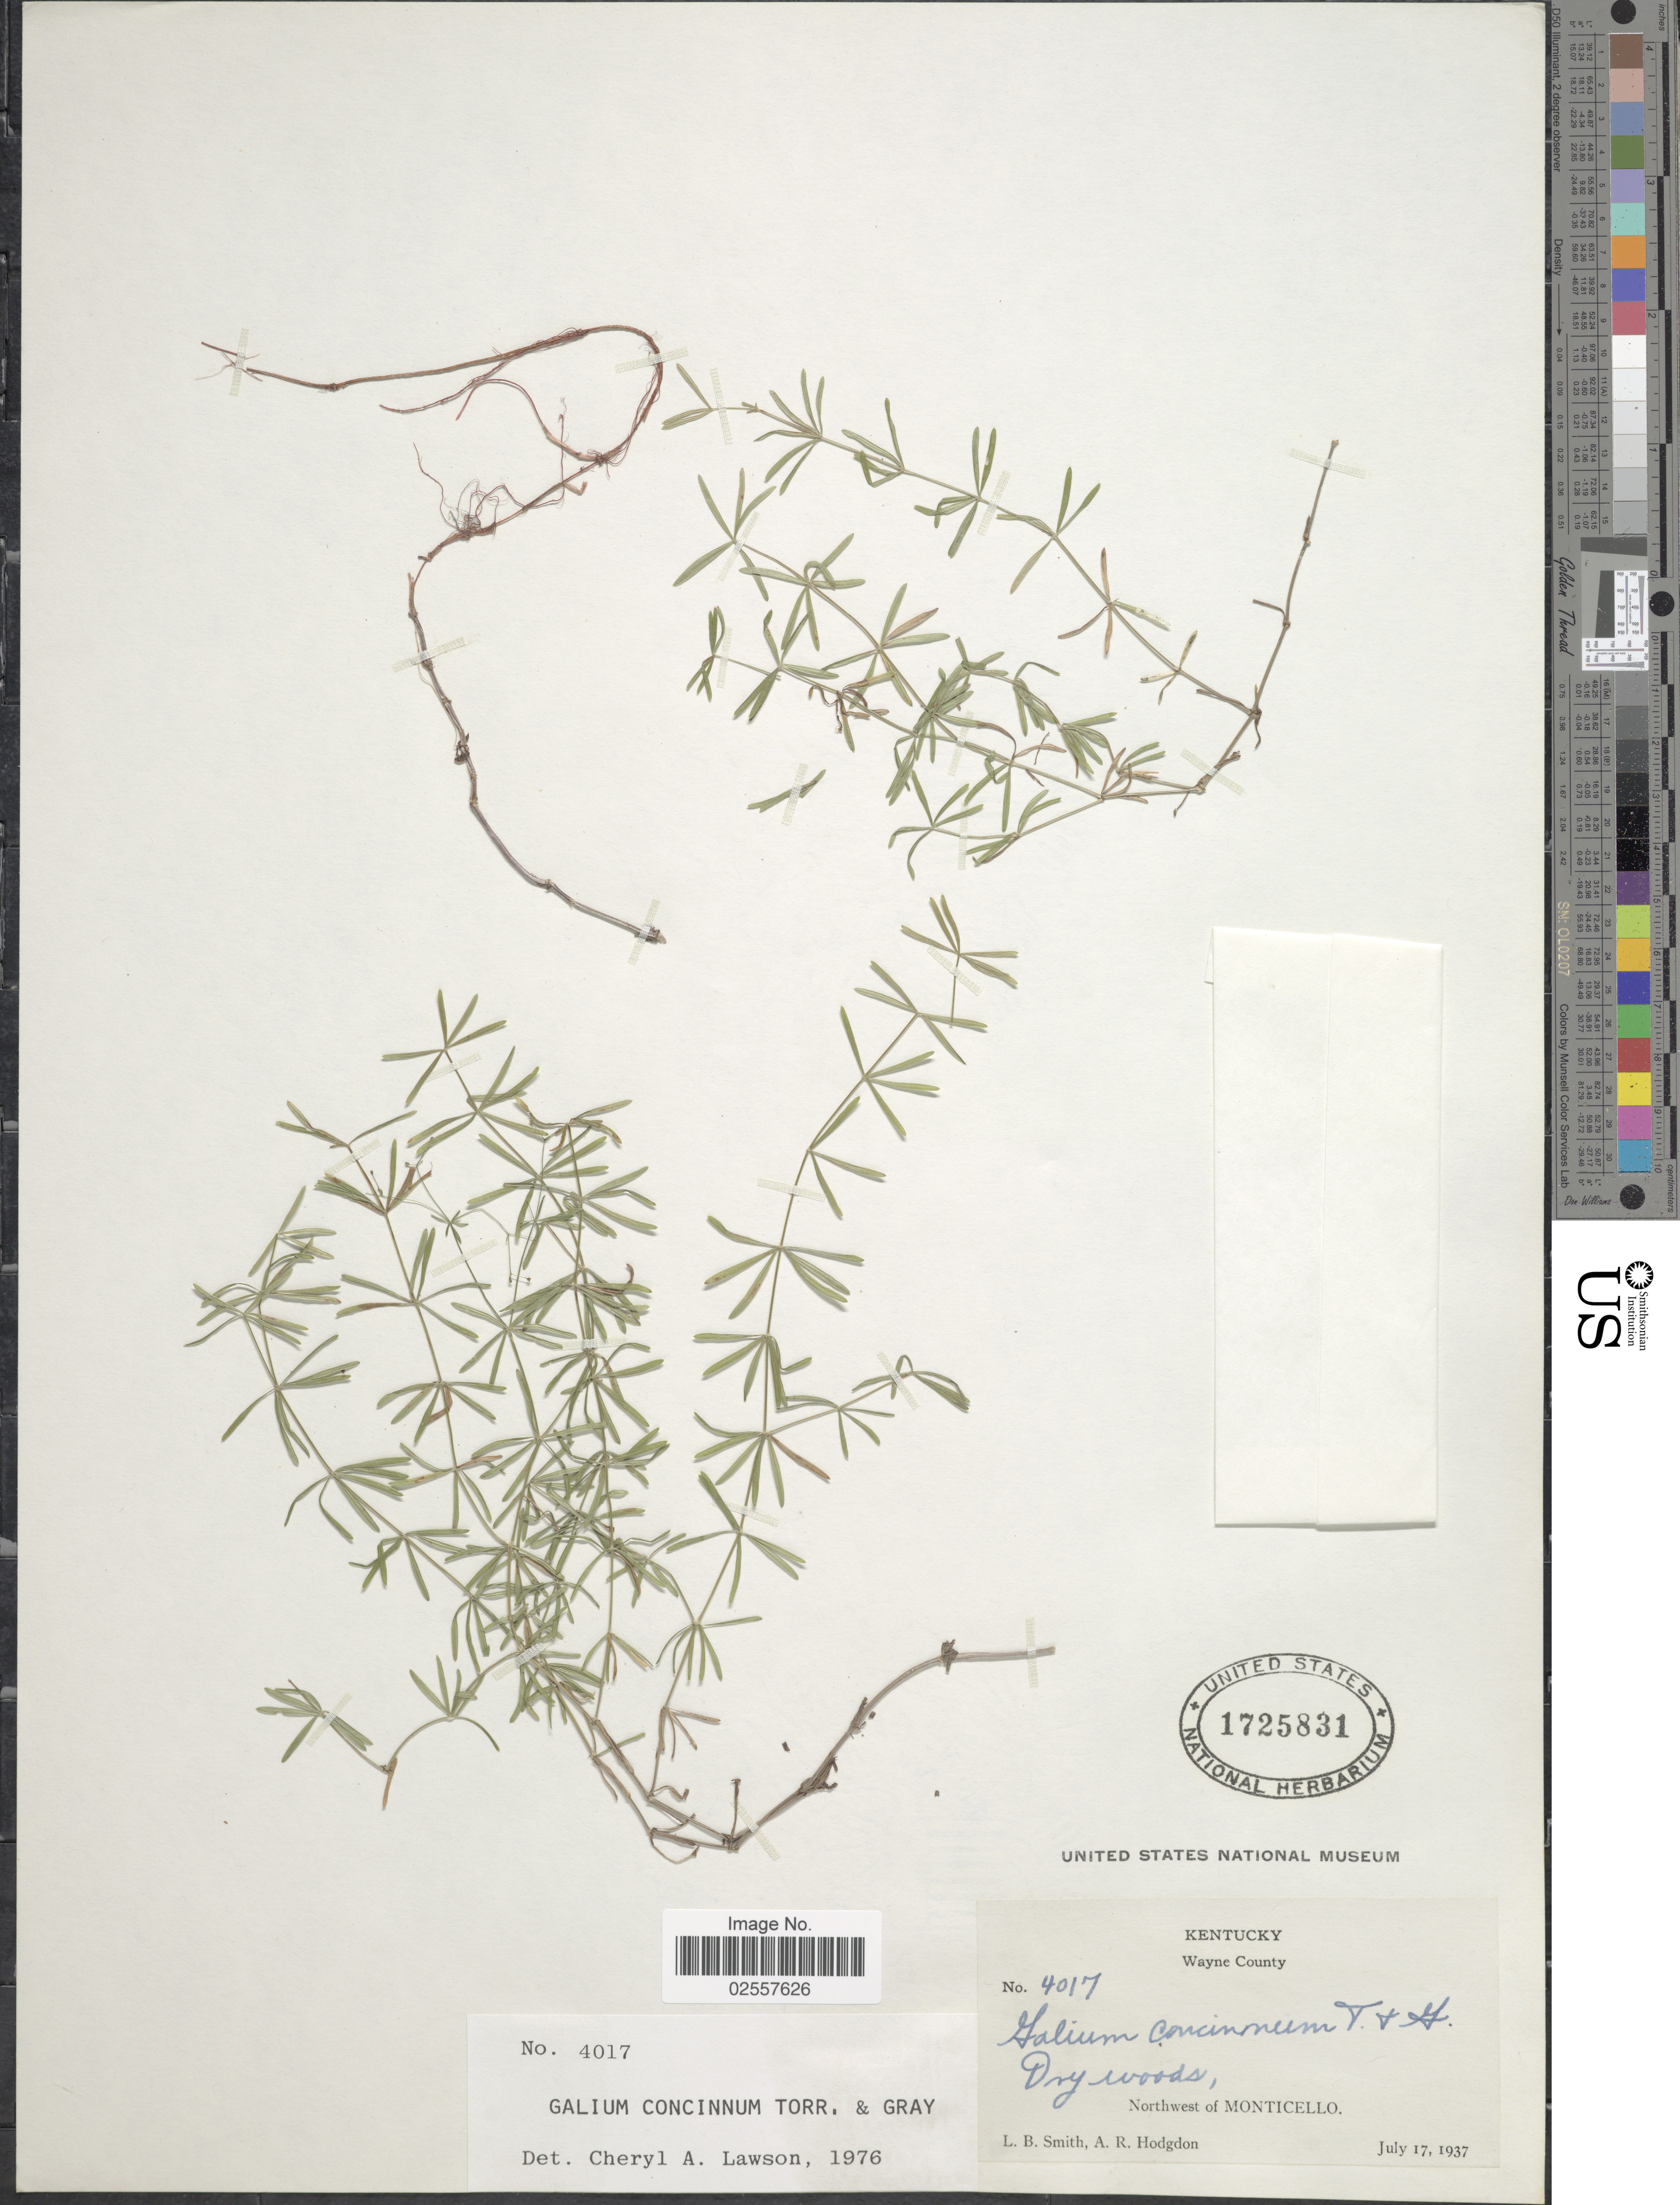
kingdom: Plantae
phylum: Tracheophyta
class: Magnoliopsida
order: Gentianales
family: Rubiaceae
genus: Galium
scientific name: Galium concinnum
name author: Torr. & A. Gray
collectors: L. Smith & A. R. Hodgdon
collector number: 4017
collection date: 1937-07-17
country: United States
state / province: Kentucky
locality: Wayne County, Dry woods, Northwest of Montecello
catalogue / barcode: US 1725831